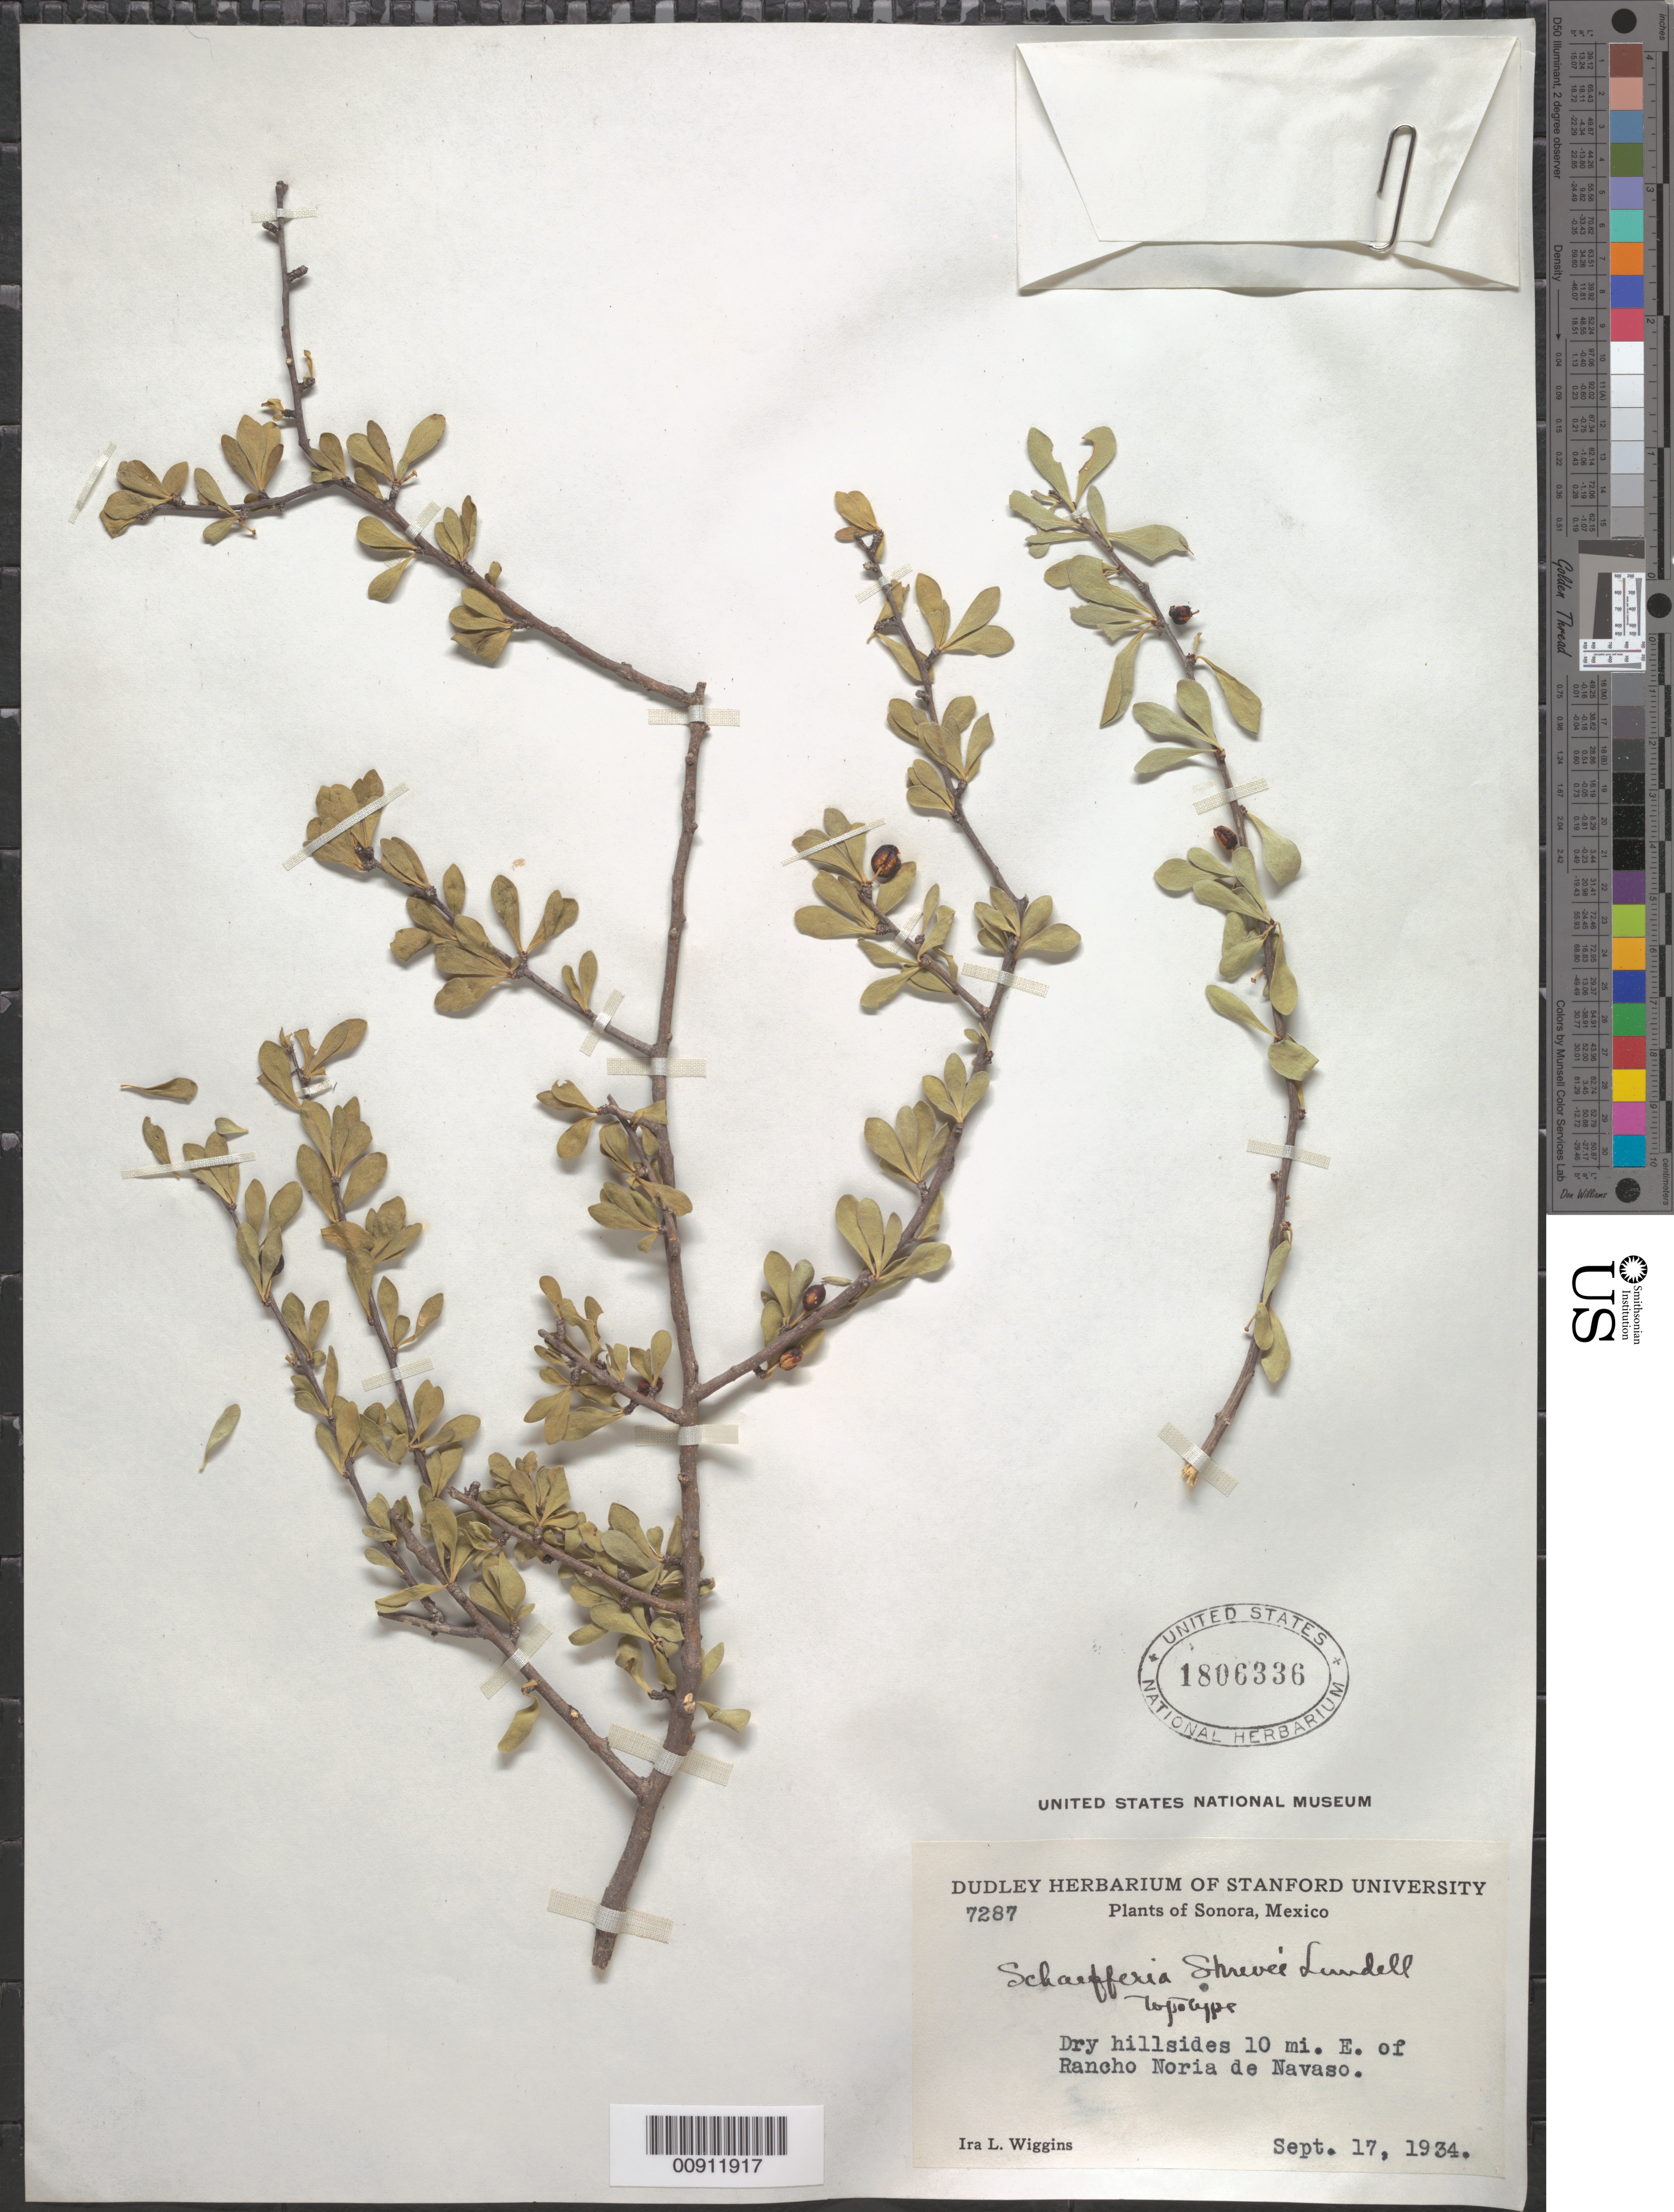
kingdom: Plantae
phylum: Tracheophyta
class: Magnoliopsida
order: Celastrales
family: Celastraceae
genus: Schaefferia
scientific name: Schaefferia shrevei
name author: Lundell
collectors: I. L. Wiggins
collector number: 7287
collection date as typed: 17 Sep 1934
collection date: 1934-09-17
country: Mexico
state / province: Sonora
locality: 10 mi. E of Rancho Noria de Navaso.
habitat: Dry hillsides.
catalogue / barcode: US 1806336